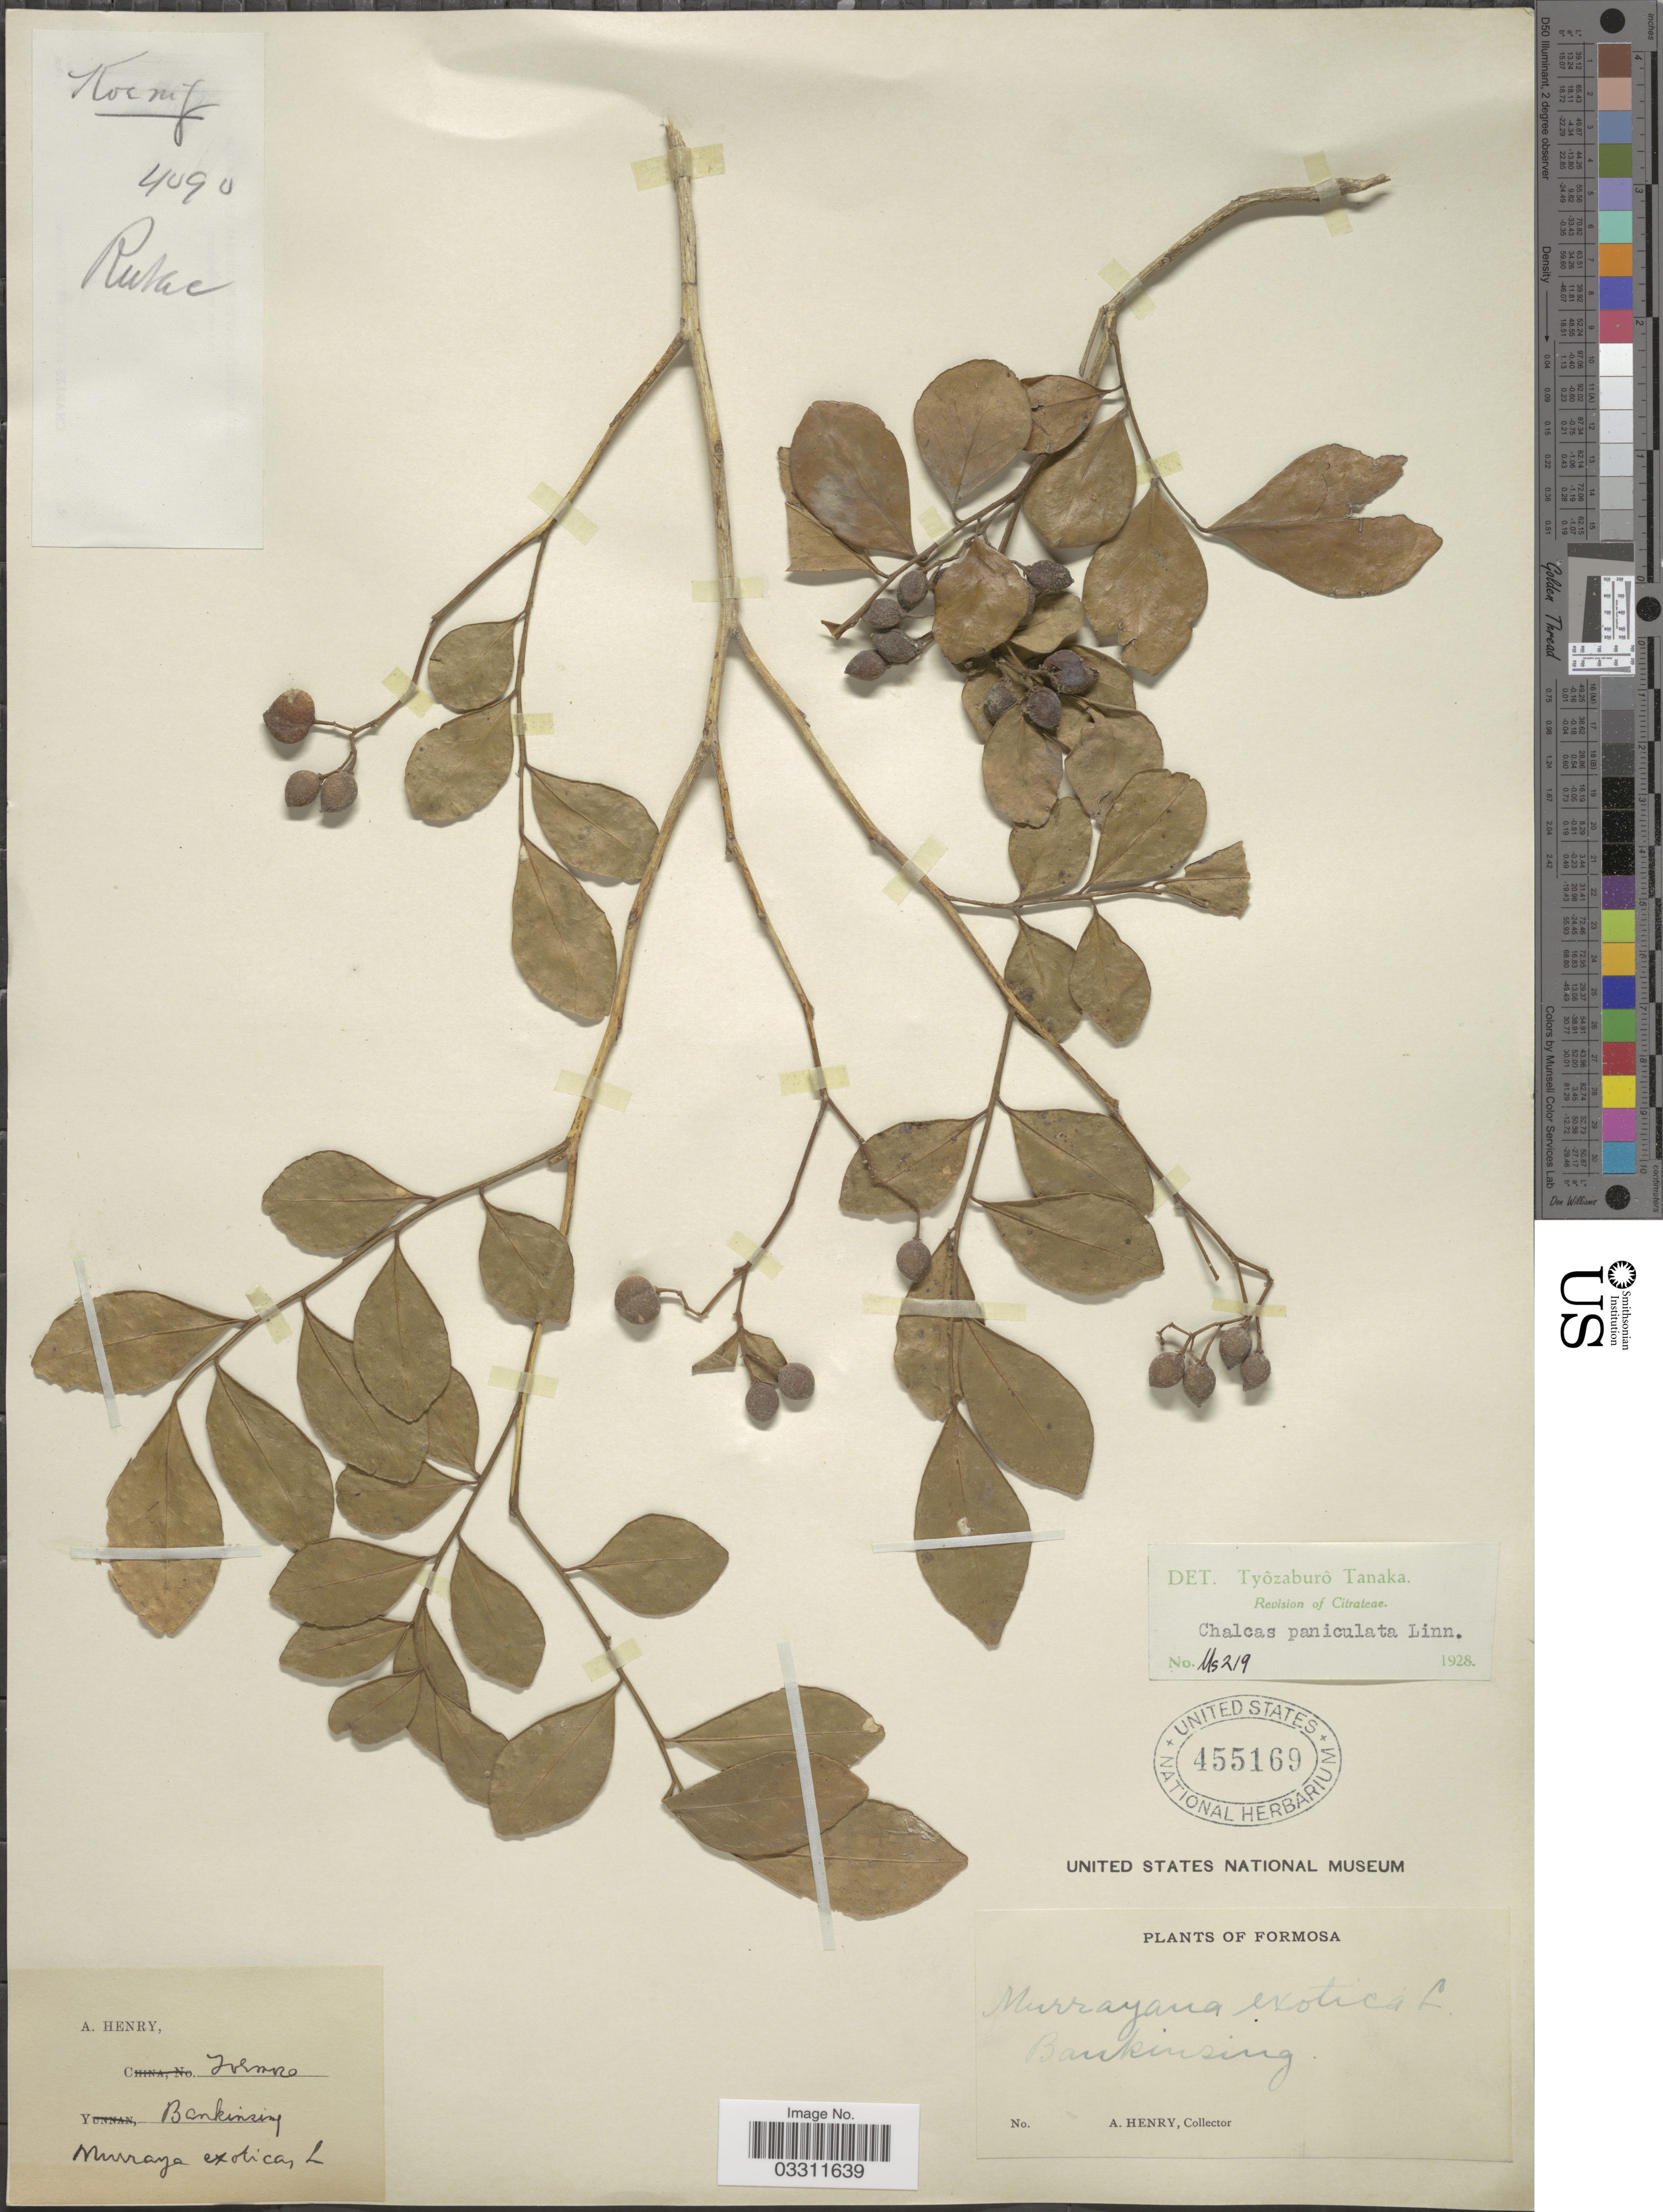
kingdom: Plantae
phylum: Tracheophyta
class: Magnoliopsida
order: Sapindales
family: Rutaceae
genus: Murraya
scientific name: Murraya paniculata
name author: (L.) Jack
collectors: A. Henry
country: Taiwan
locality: Formosa, Bankinsing.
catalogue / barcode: US 455169